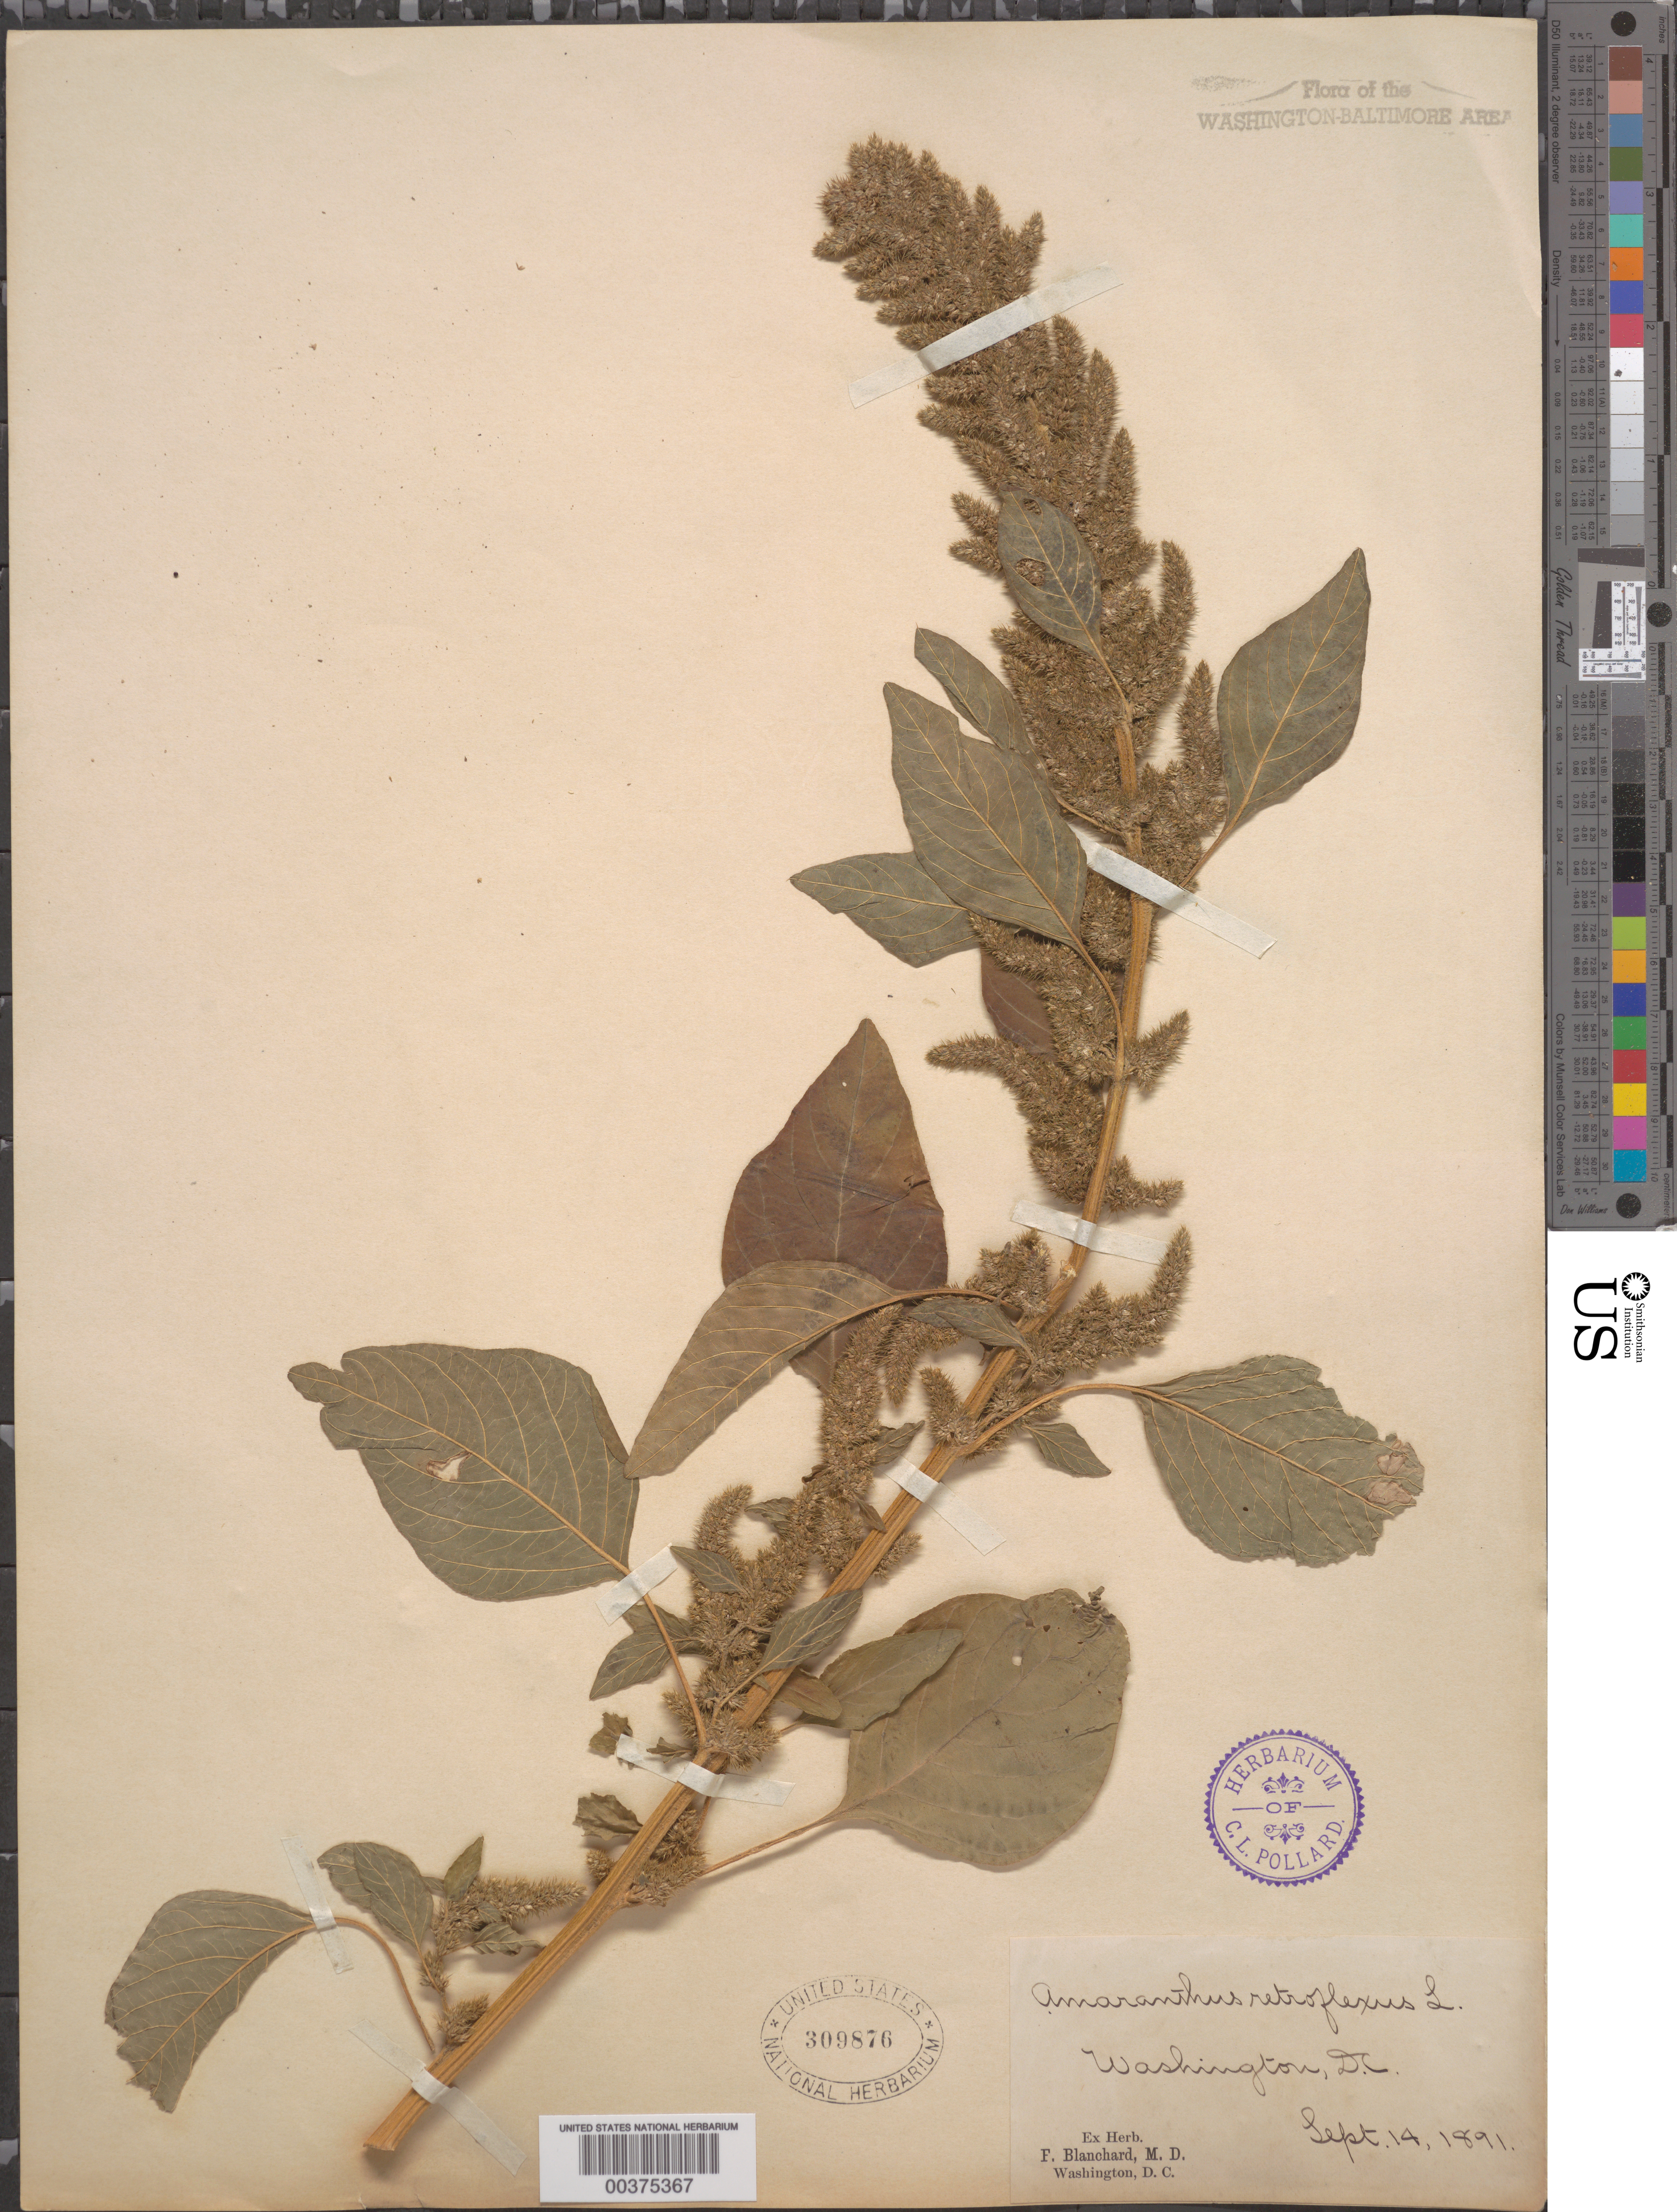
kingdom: Plantae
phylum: Tracheophyta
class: Magnoliopsida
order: Caryophyllales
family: Amaranthaceae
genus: Amaranthus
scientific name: Amaranthus retroflexus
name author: L.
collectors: F. Blanchard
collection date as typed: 14 Sep 1891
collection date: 1891-09-14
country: United States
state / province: District of Columbia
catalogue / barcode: US 309876